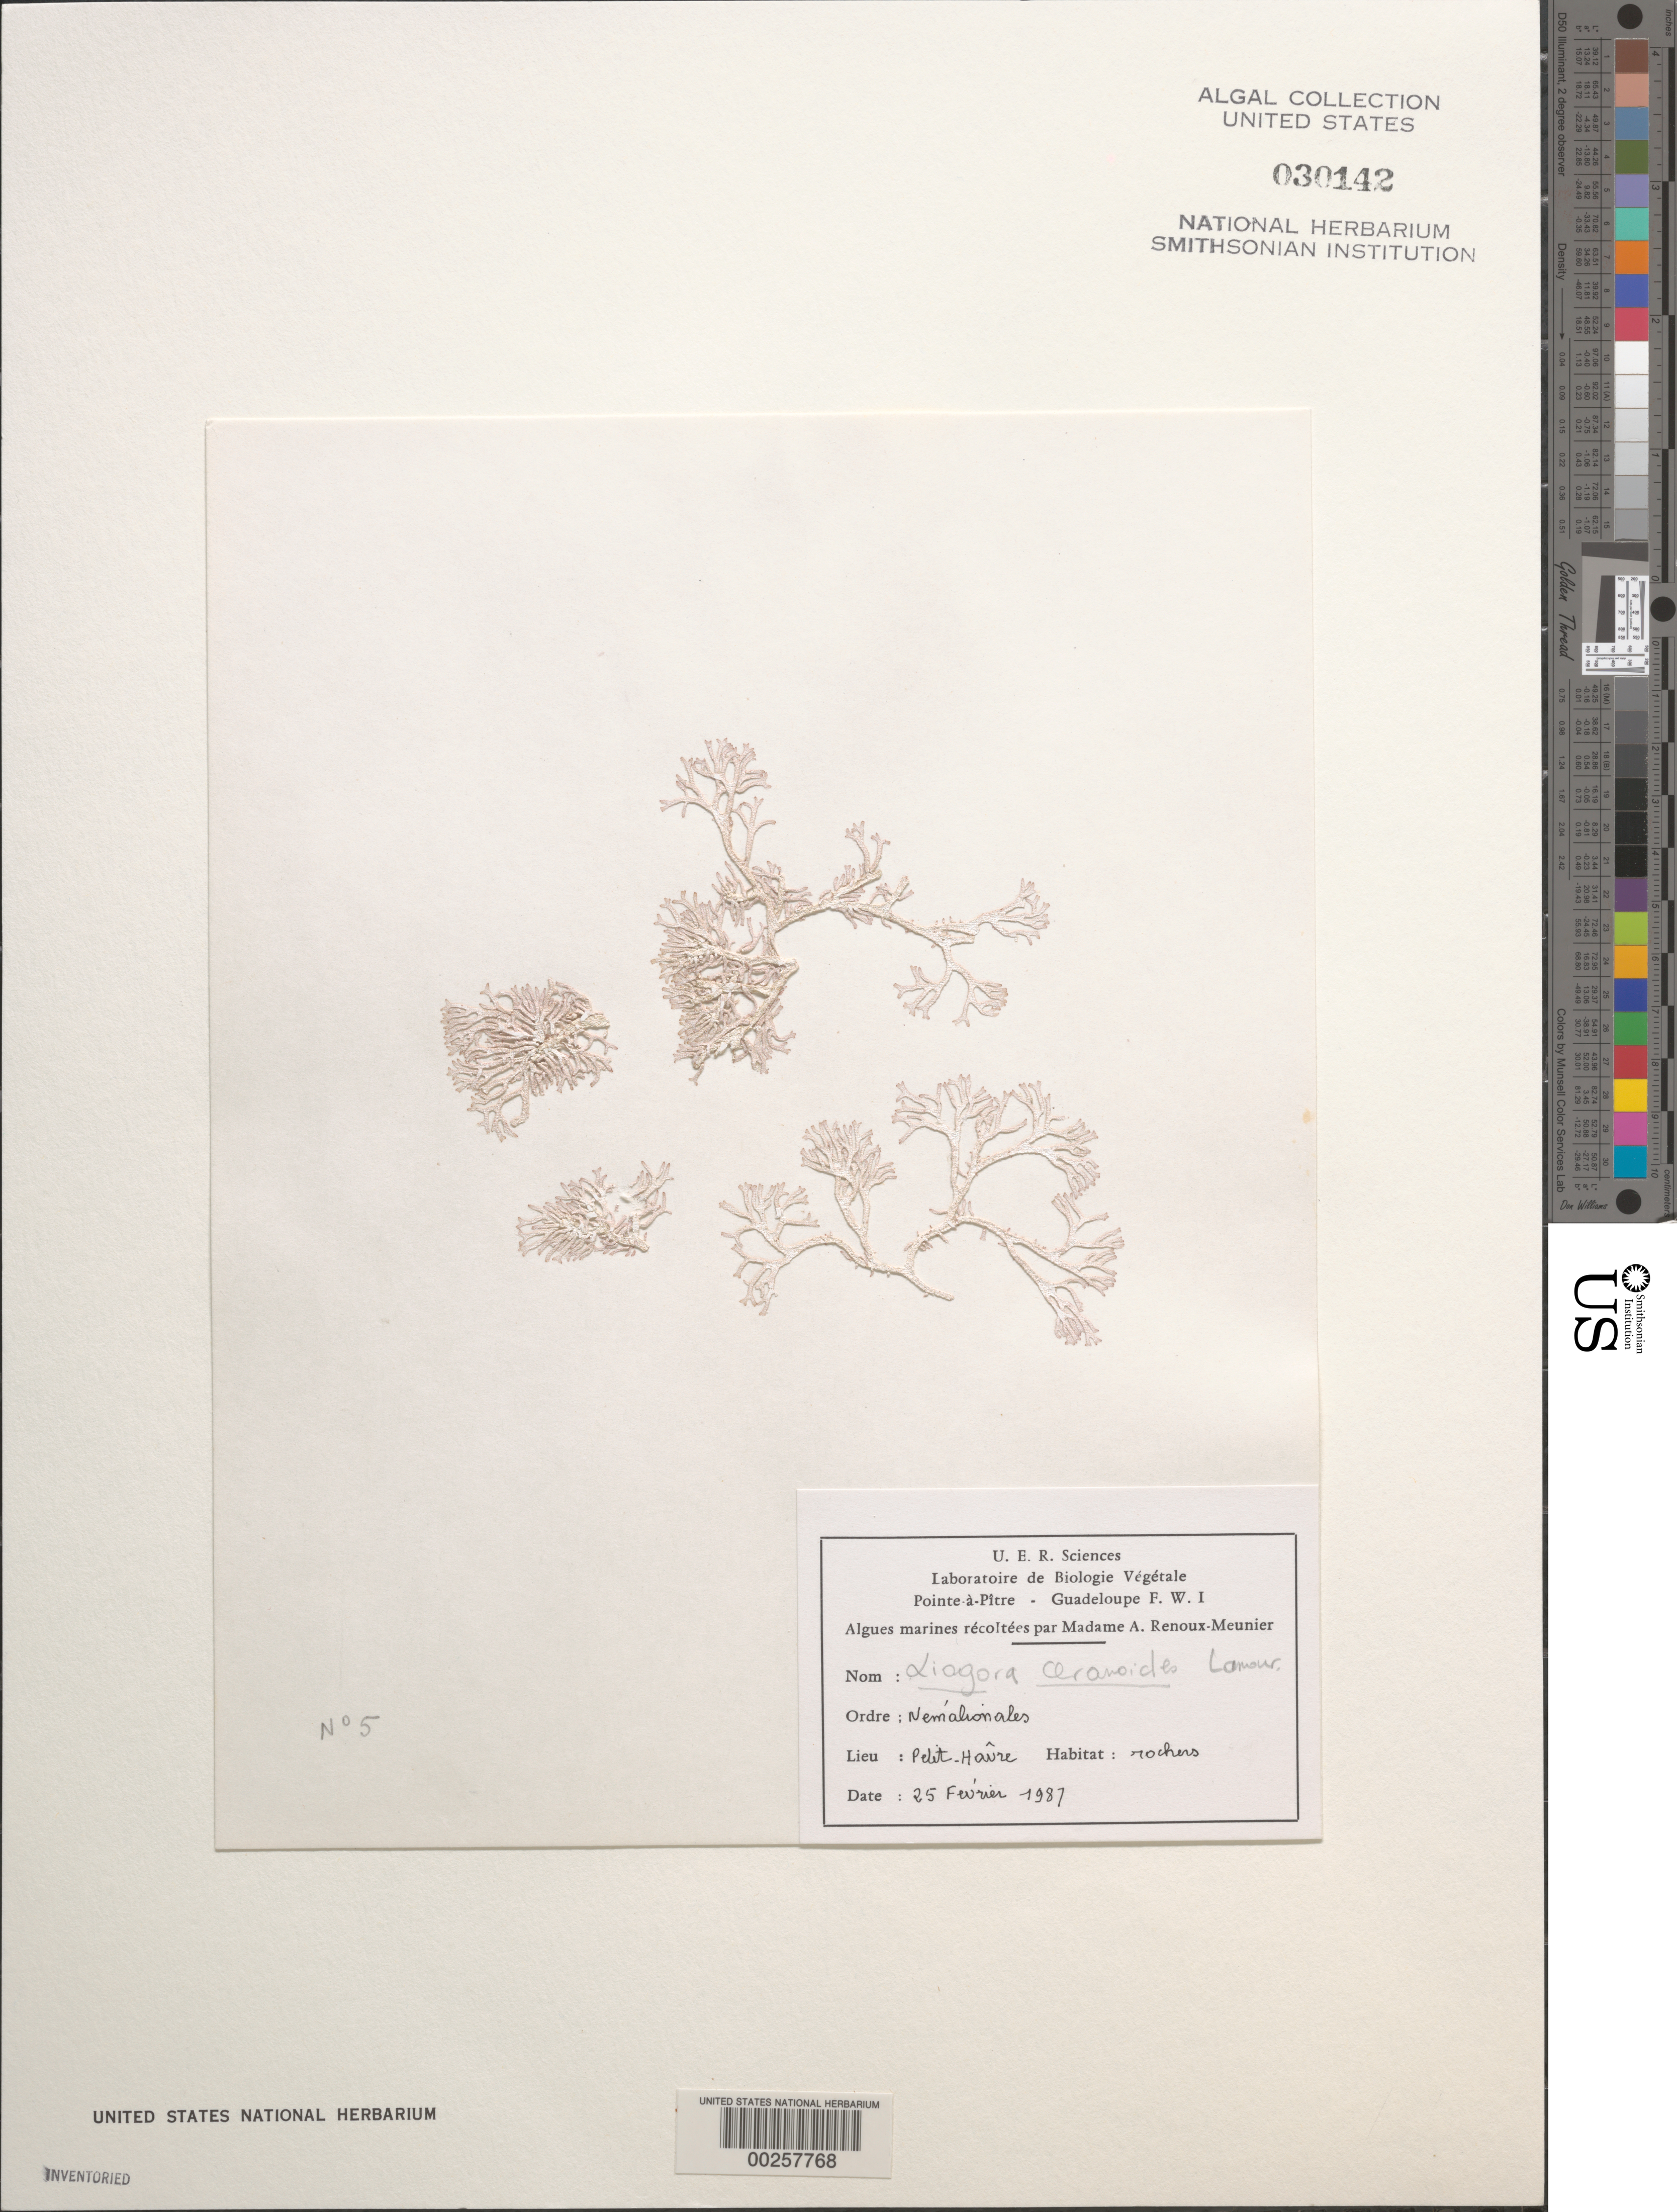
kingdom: Plantae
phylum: Rhodophyta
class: Florideophyceae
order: Nemaliales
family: Liagoraceae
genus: Liagora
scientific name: Liagora ceranoides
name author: J.V.Lamouroux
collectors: A. Renoux-Meunier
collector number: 5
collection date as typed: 25 Feb 1987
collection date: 1987-02-25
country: Guadeloupe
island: Grande Terre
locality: Petit Havre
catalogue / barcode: US 30142